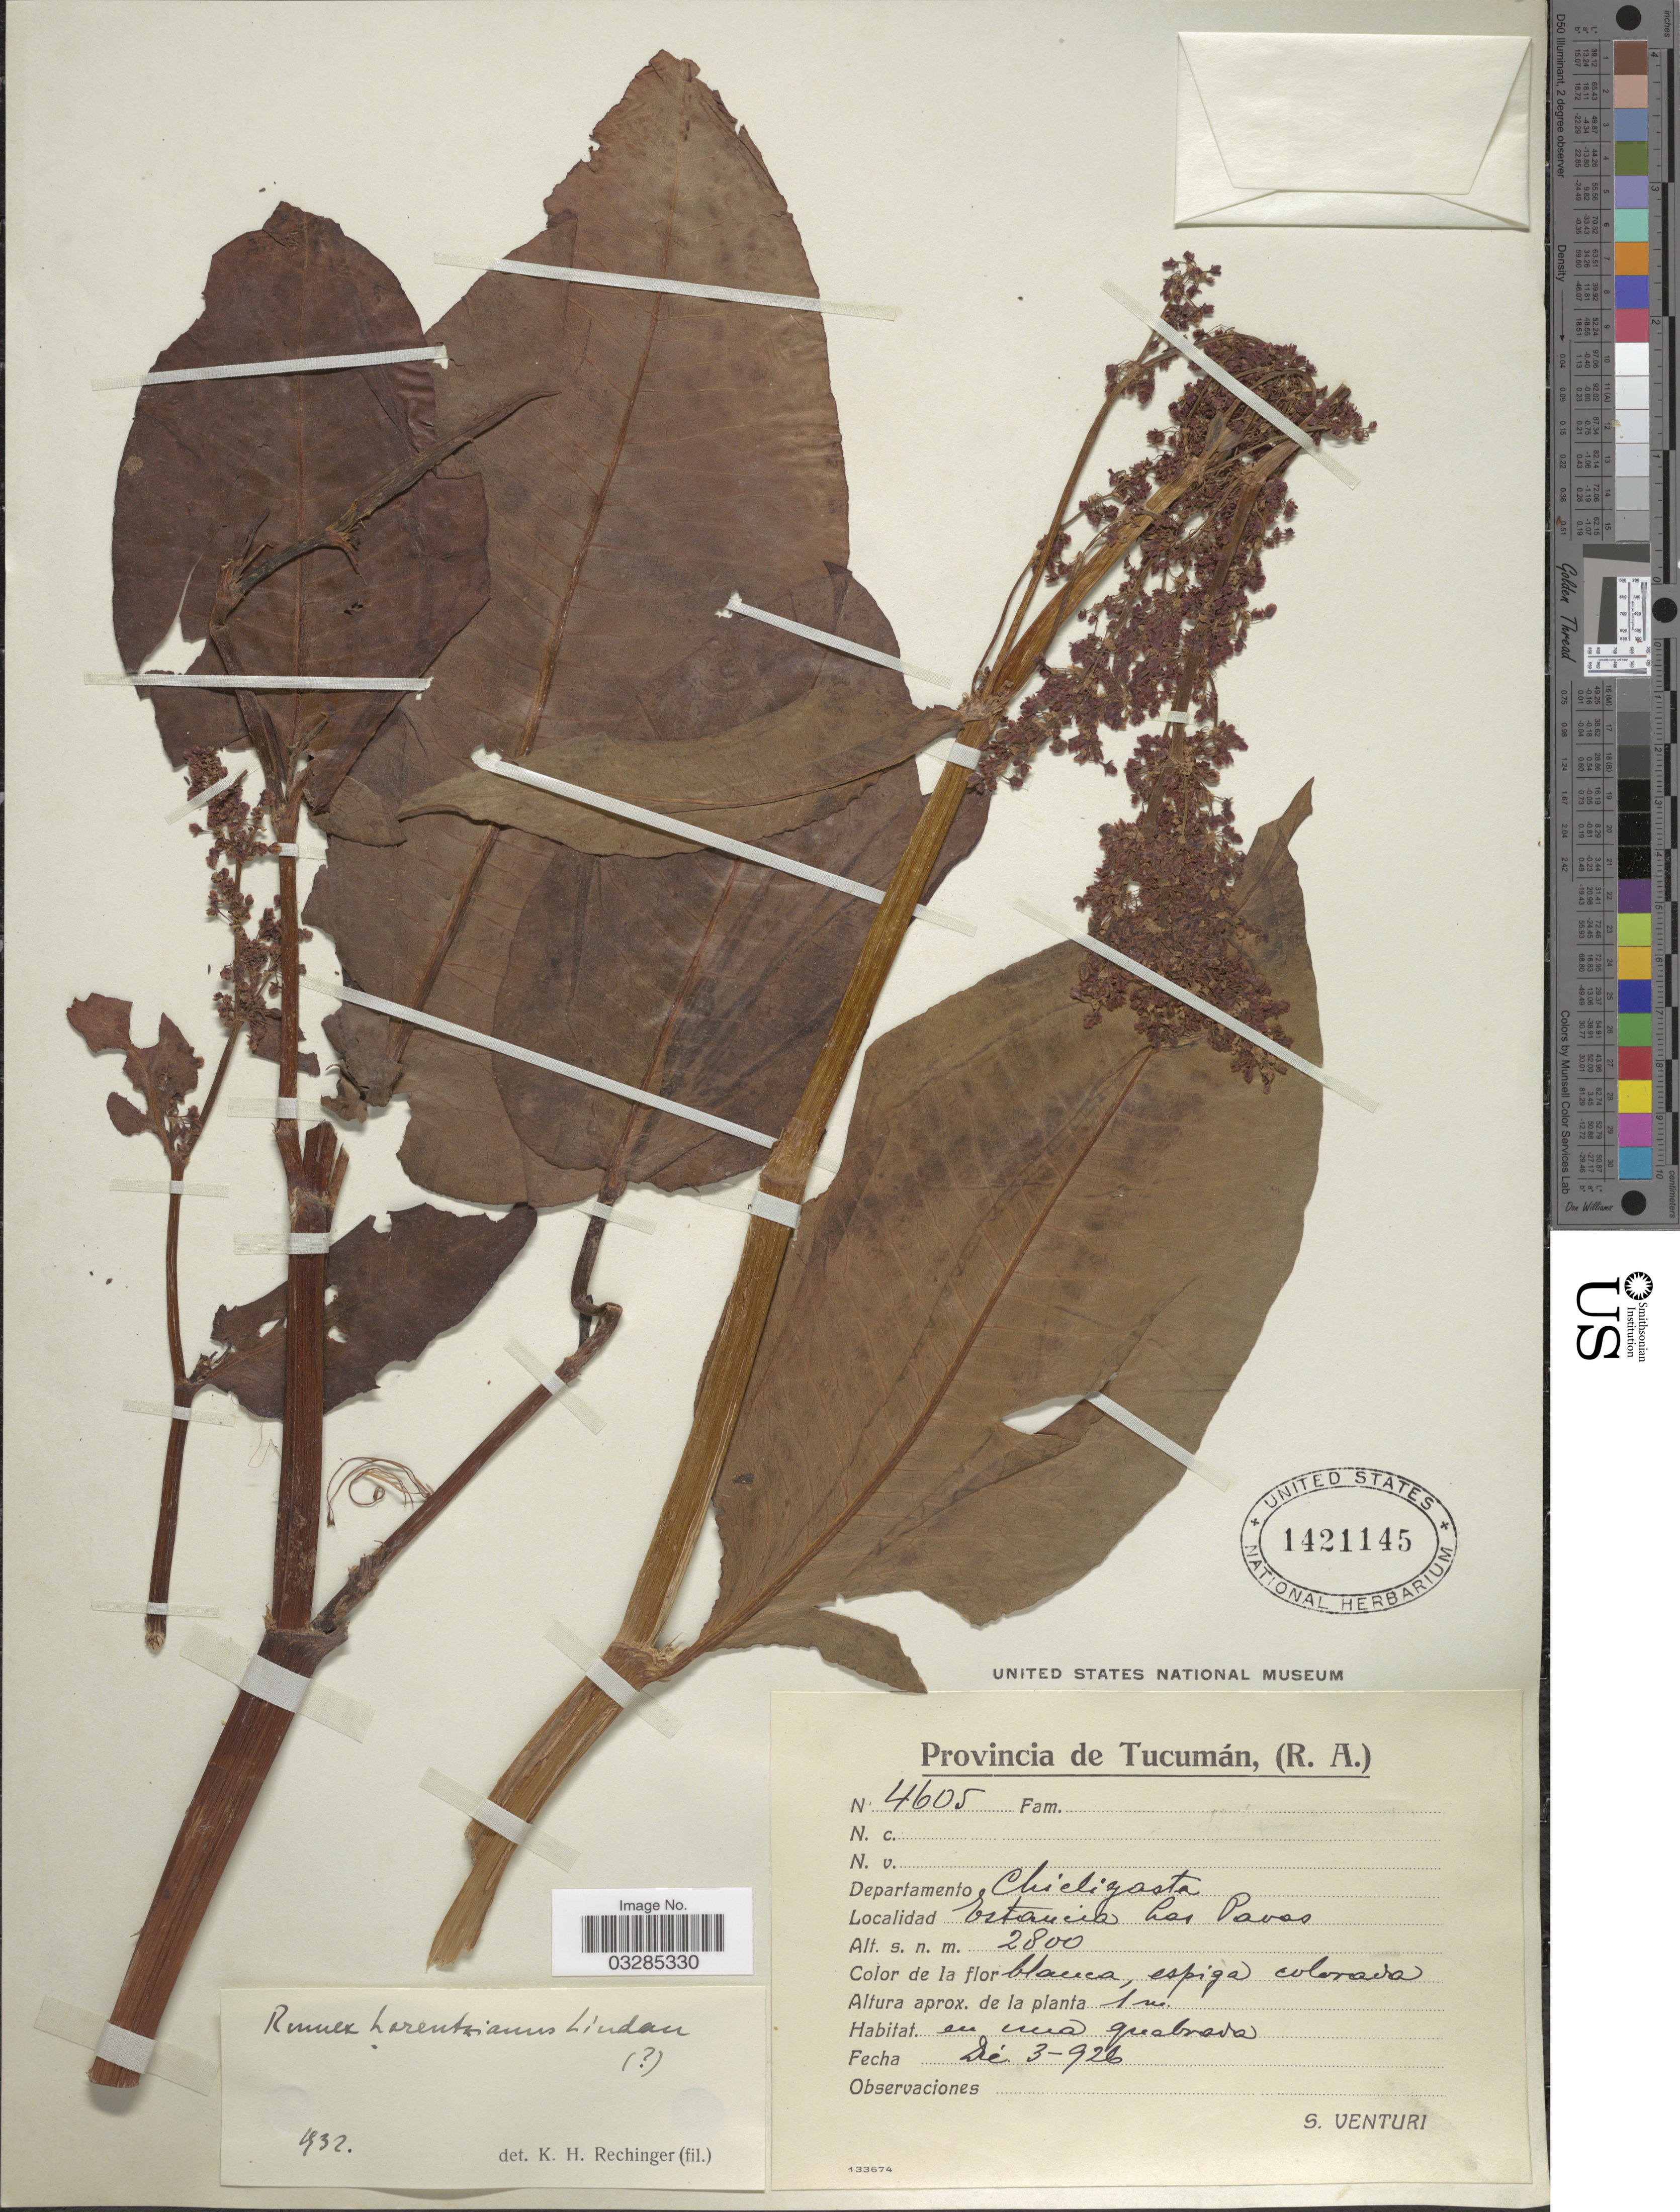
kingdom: Plantae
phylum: Tracheophyta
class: Magnoliopsida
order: Caryophyllales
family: Polygonaceae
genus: Rumex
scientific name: Rumex lorentzianus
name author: Lindau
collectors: S. Venturi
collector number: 4605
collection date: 1926-12-03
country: Argentina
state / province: Tucuman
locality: Departamento Chicligasta. Estancia Las Pavas.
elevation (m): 2800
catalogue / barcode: US 1421145